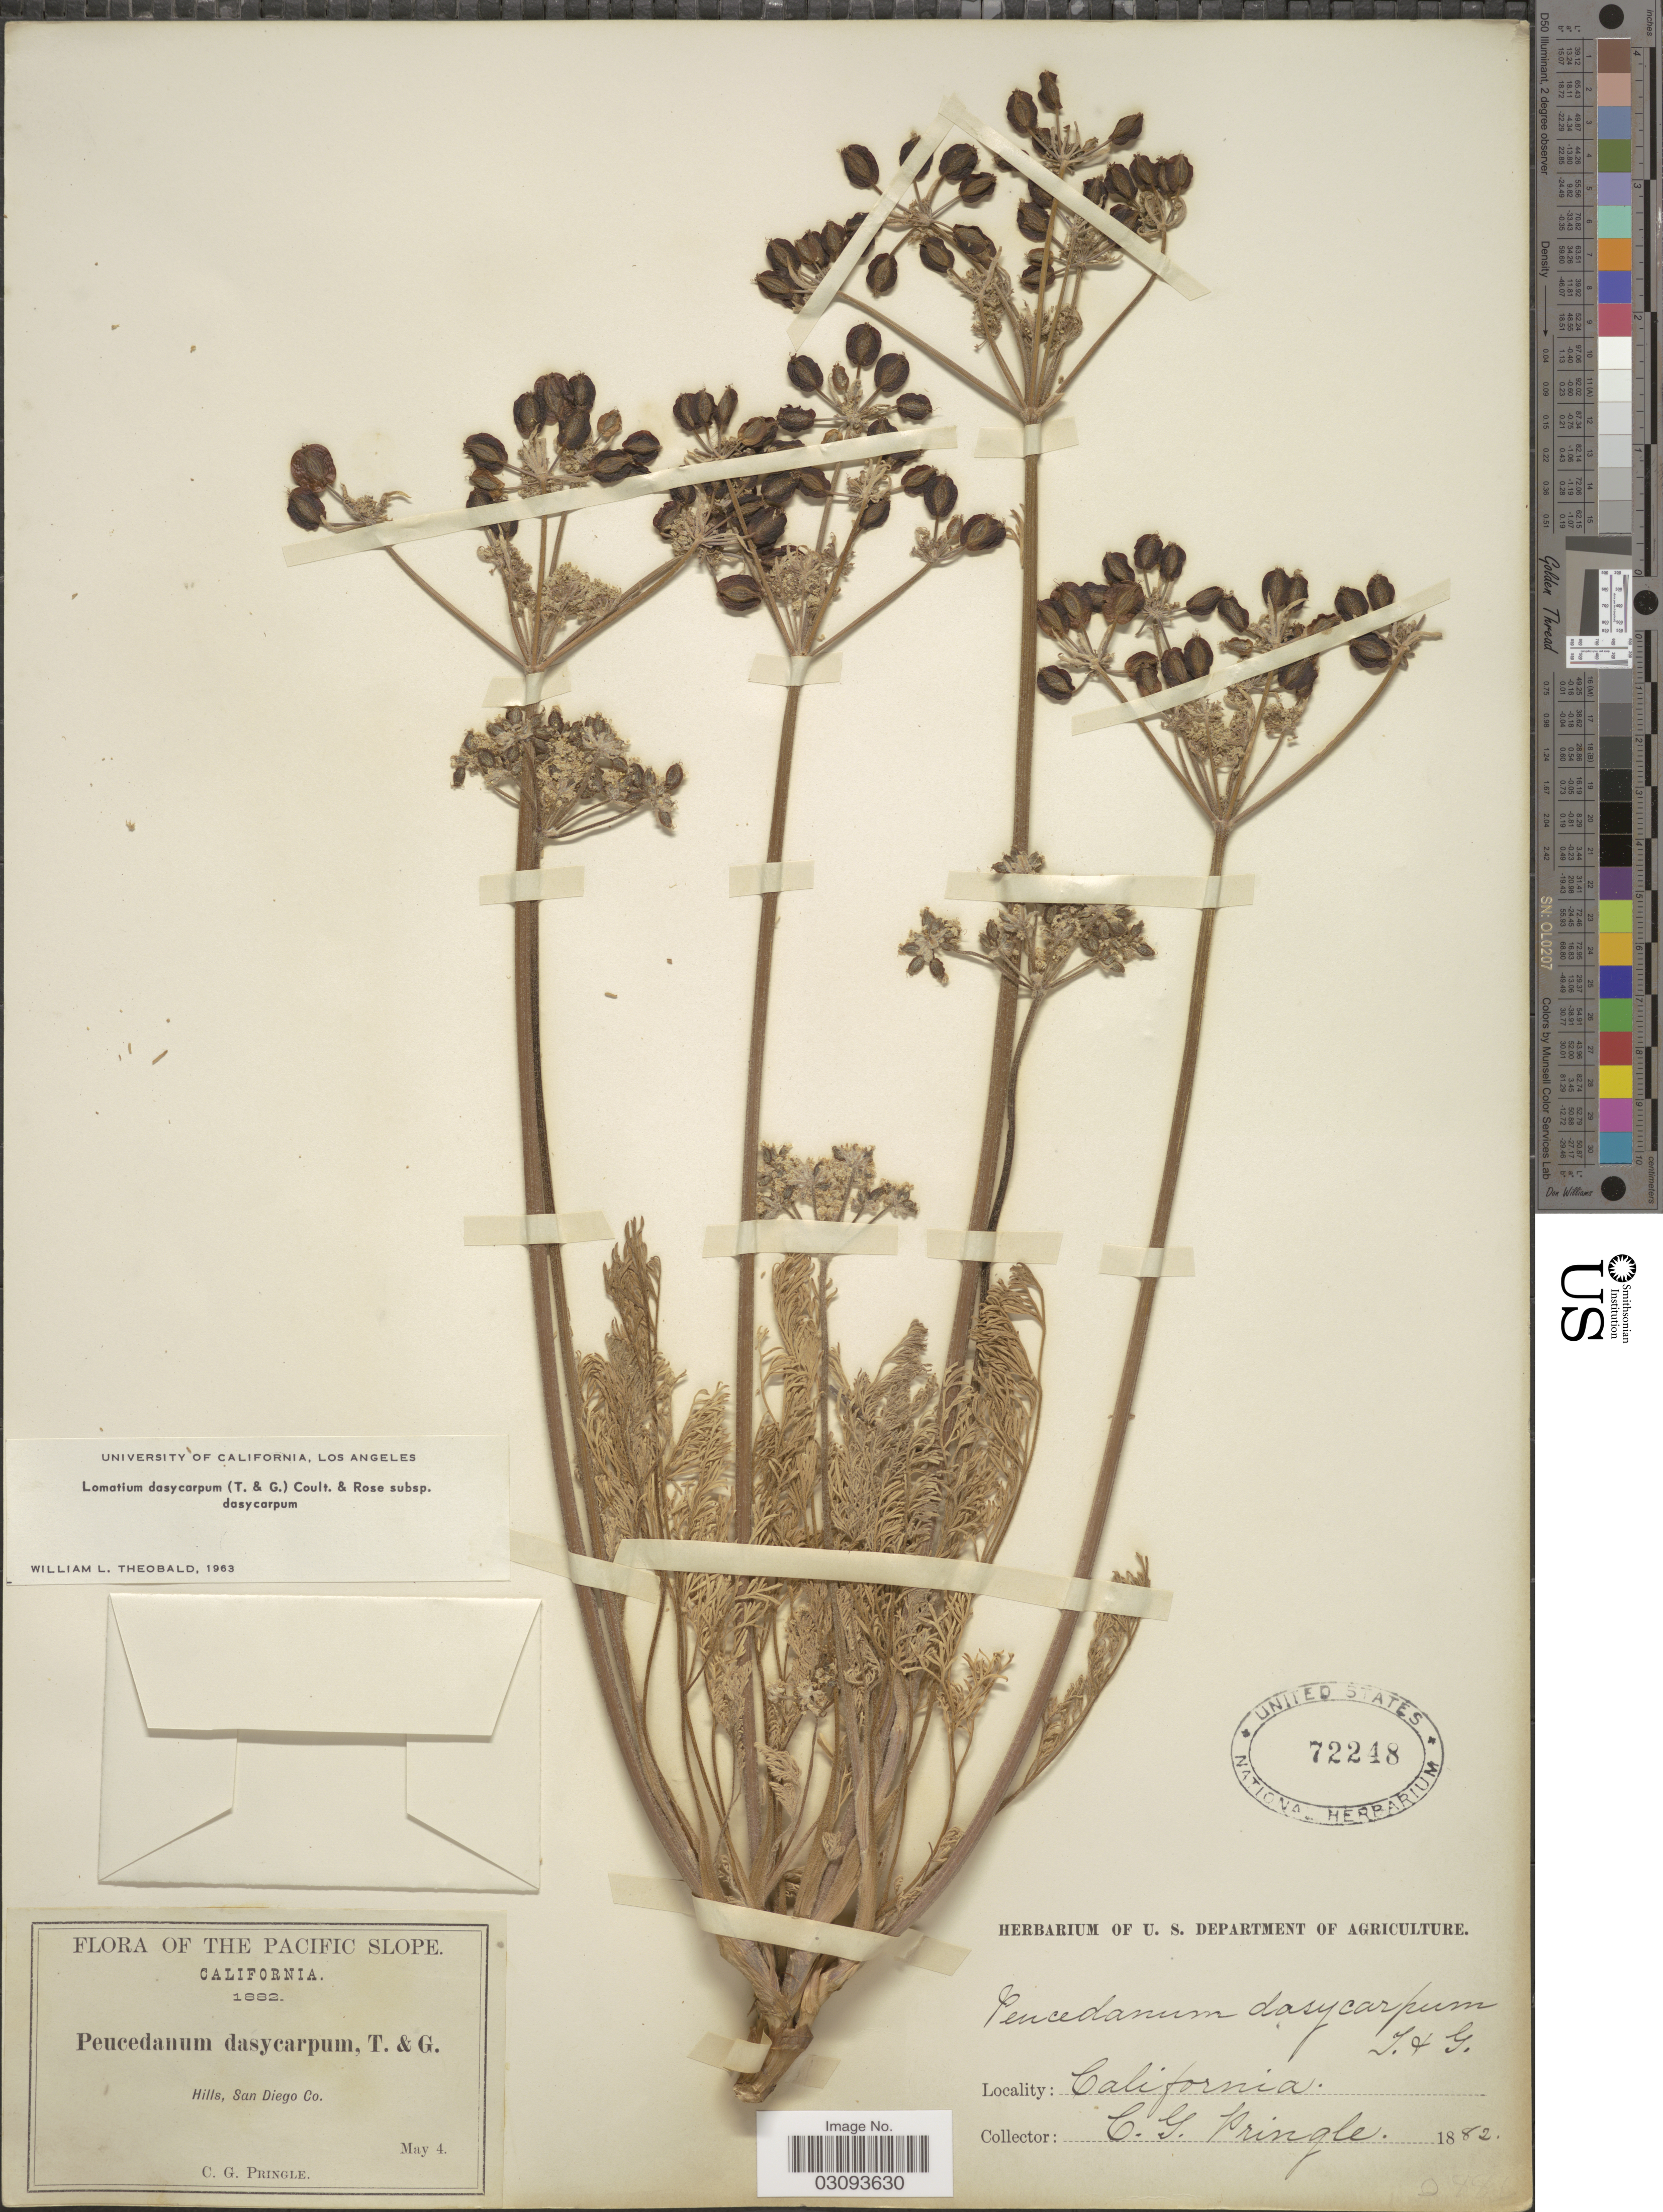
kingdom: Plantae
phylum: Tracheophyta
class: Magnoliopsida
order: Apiales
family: Apiaceae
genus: Lomatium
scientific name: Lomatium dasycarpum subsp. dasycarpum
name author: (Torr.) J.M. Coult. & Rose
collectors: C. G. Pringle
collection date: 1882-05-04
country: United States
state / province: California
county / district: San Diego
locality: Pacific Slope. Hills, San Diego Co.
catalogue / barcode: US 72248